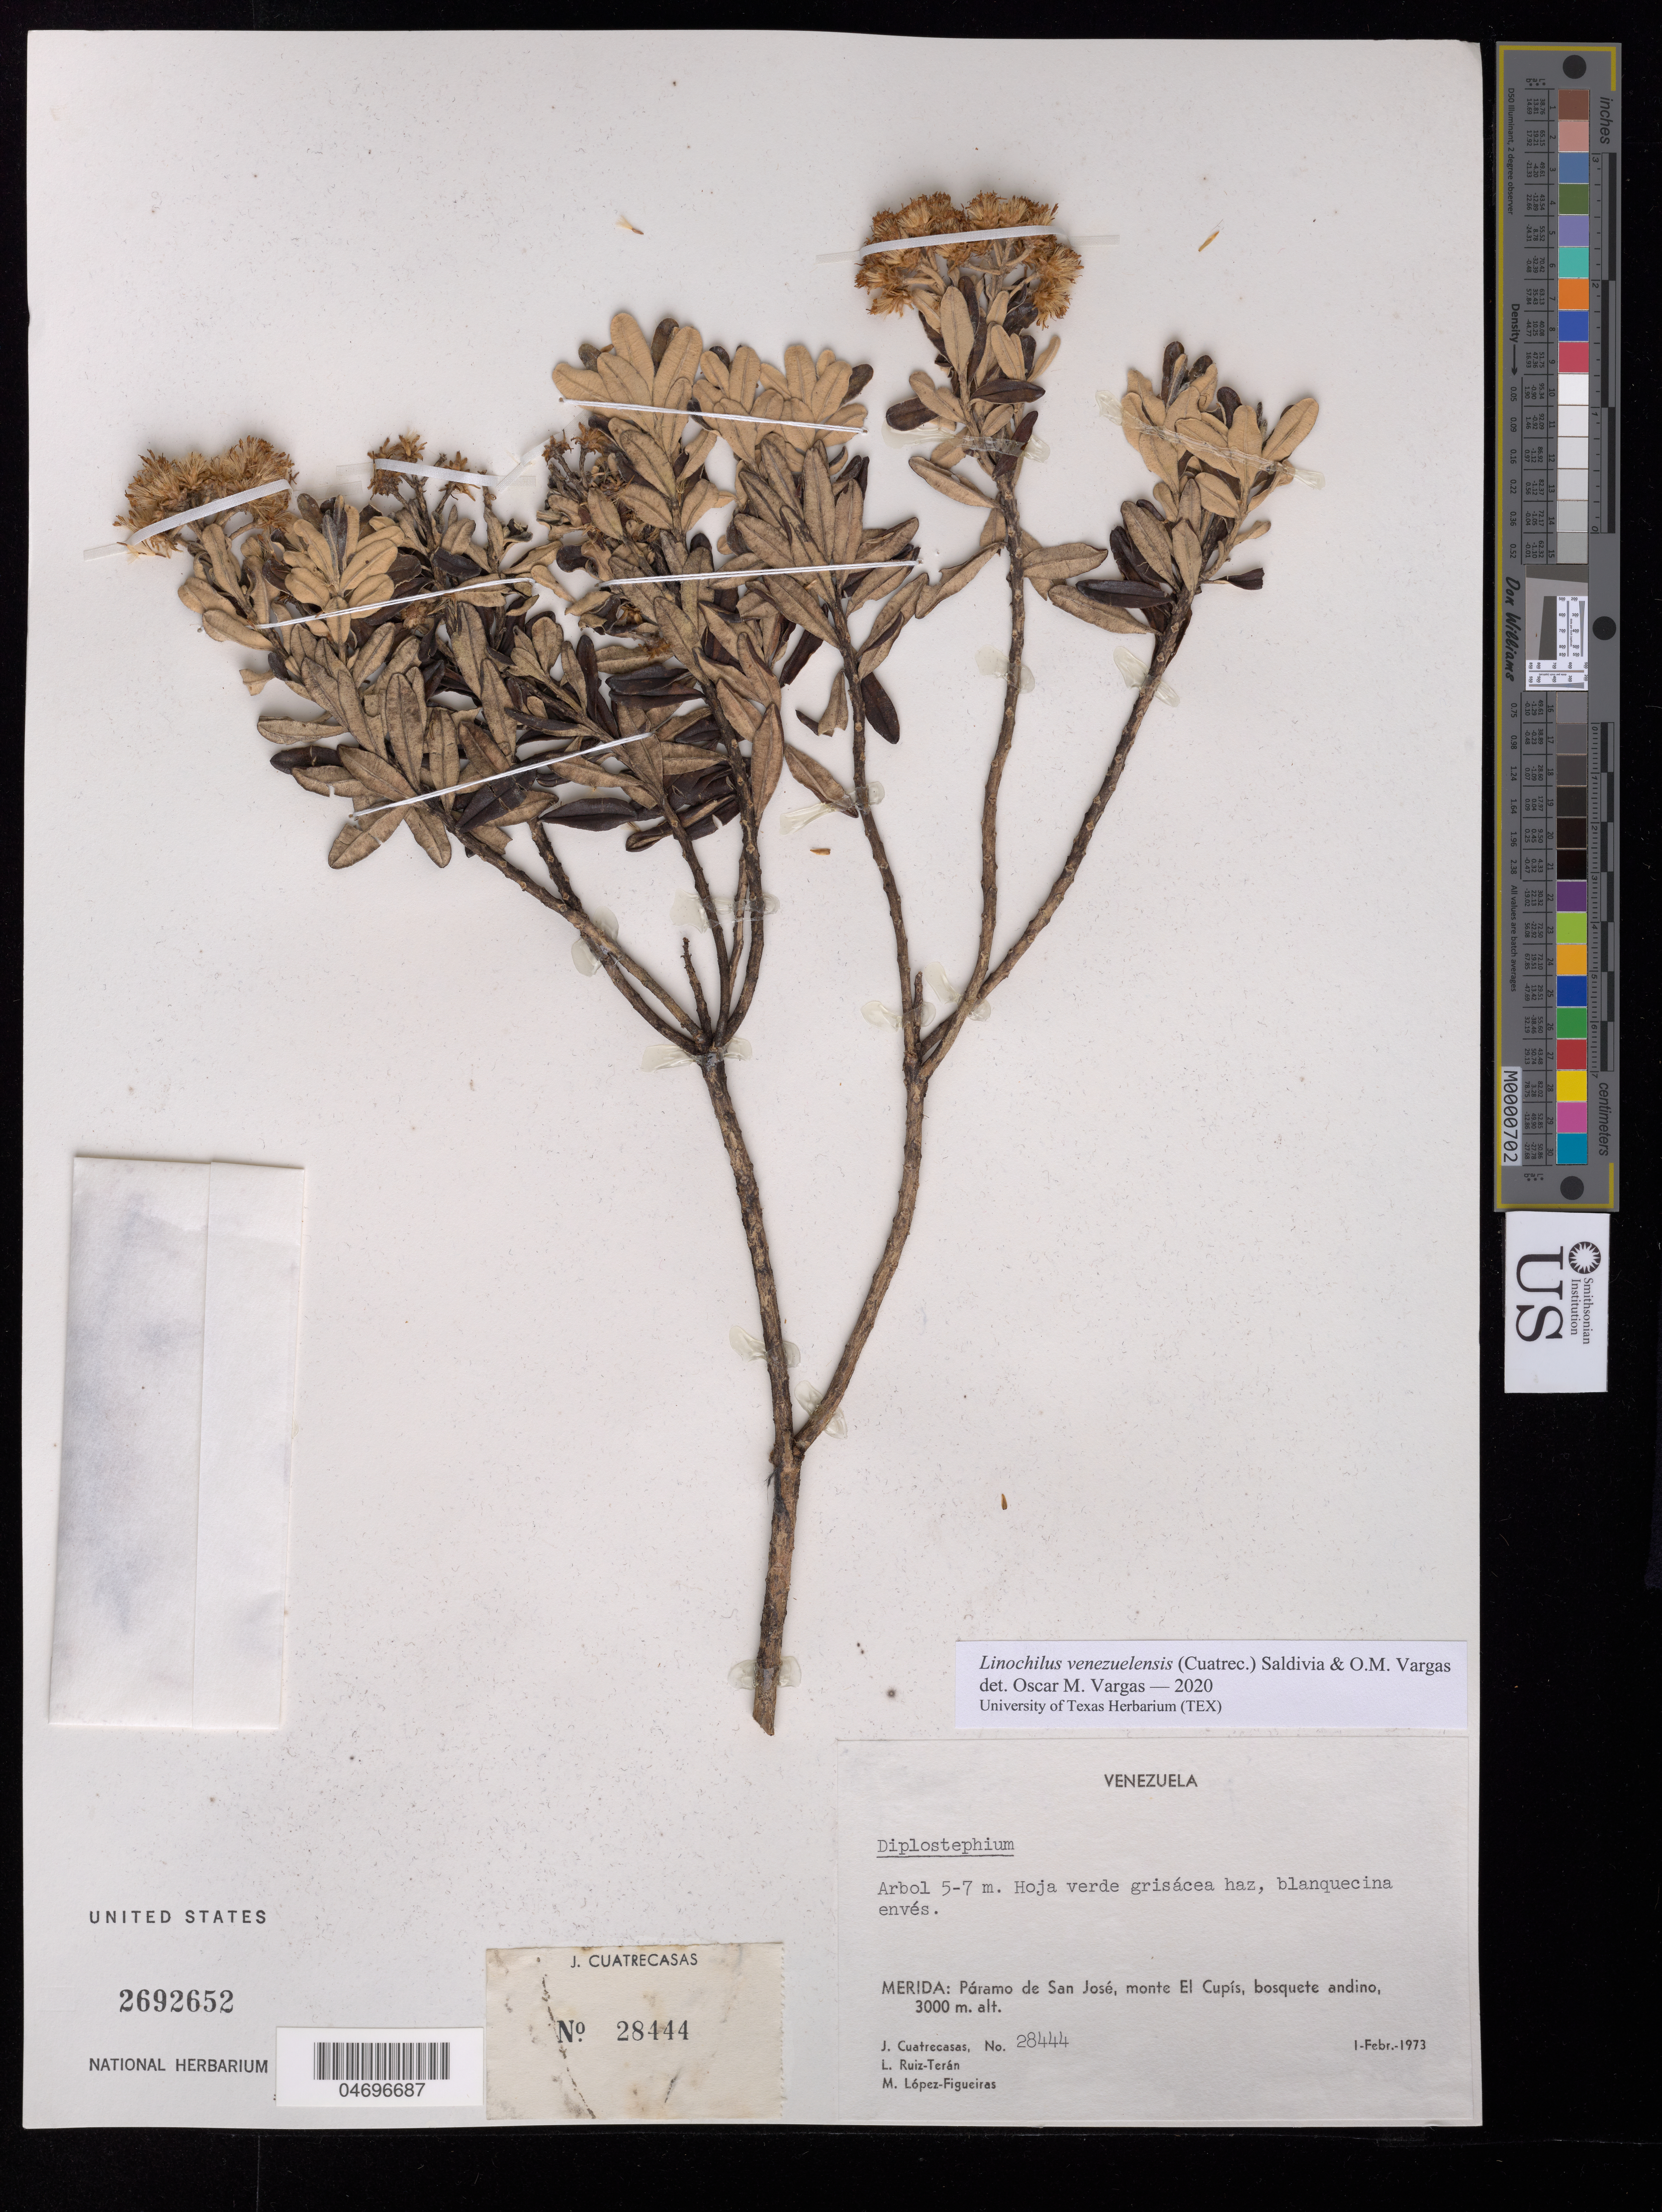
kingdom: Plantae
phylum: Tracheophyta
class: Magnoliopsida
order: Asterales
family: Asteraceae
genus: Linochilus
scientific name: Linochilus venezuelensis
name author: (Cuatrec.) Saldivia & O.M. Vargas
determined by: Vargas, Oscar M.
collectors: J. Cuatrecasas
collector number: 28444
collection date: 1973-02-01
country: Venezuela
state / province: Mérida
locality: Páramo de San José, monte El Cupís, bosquete andino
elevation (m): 3000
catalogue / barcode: US 2692652